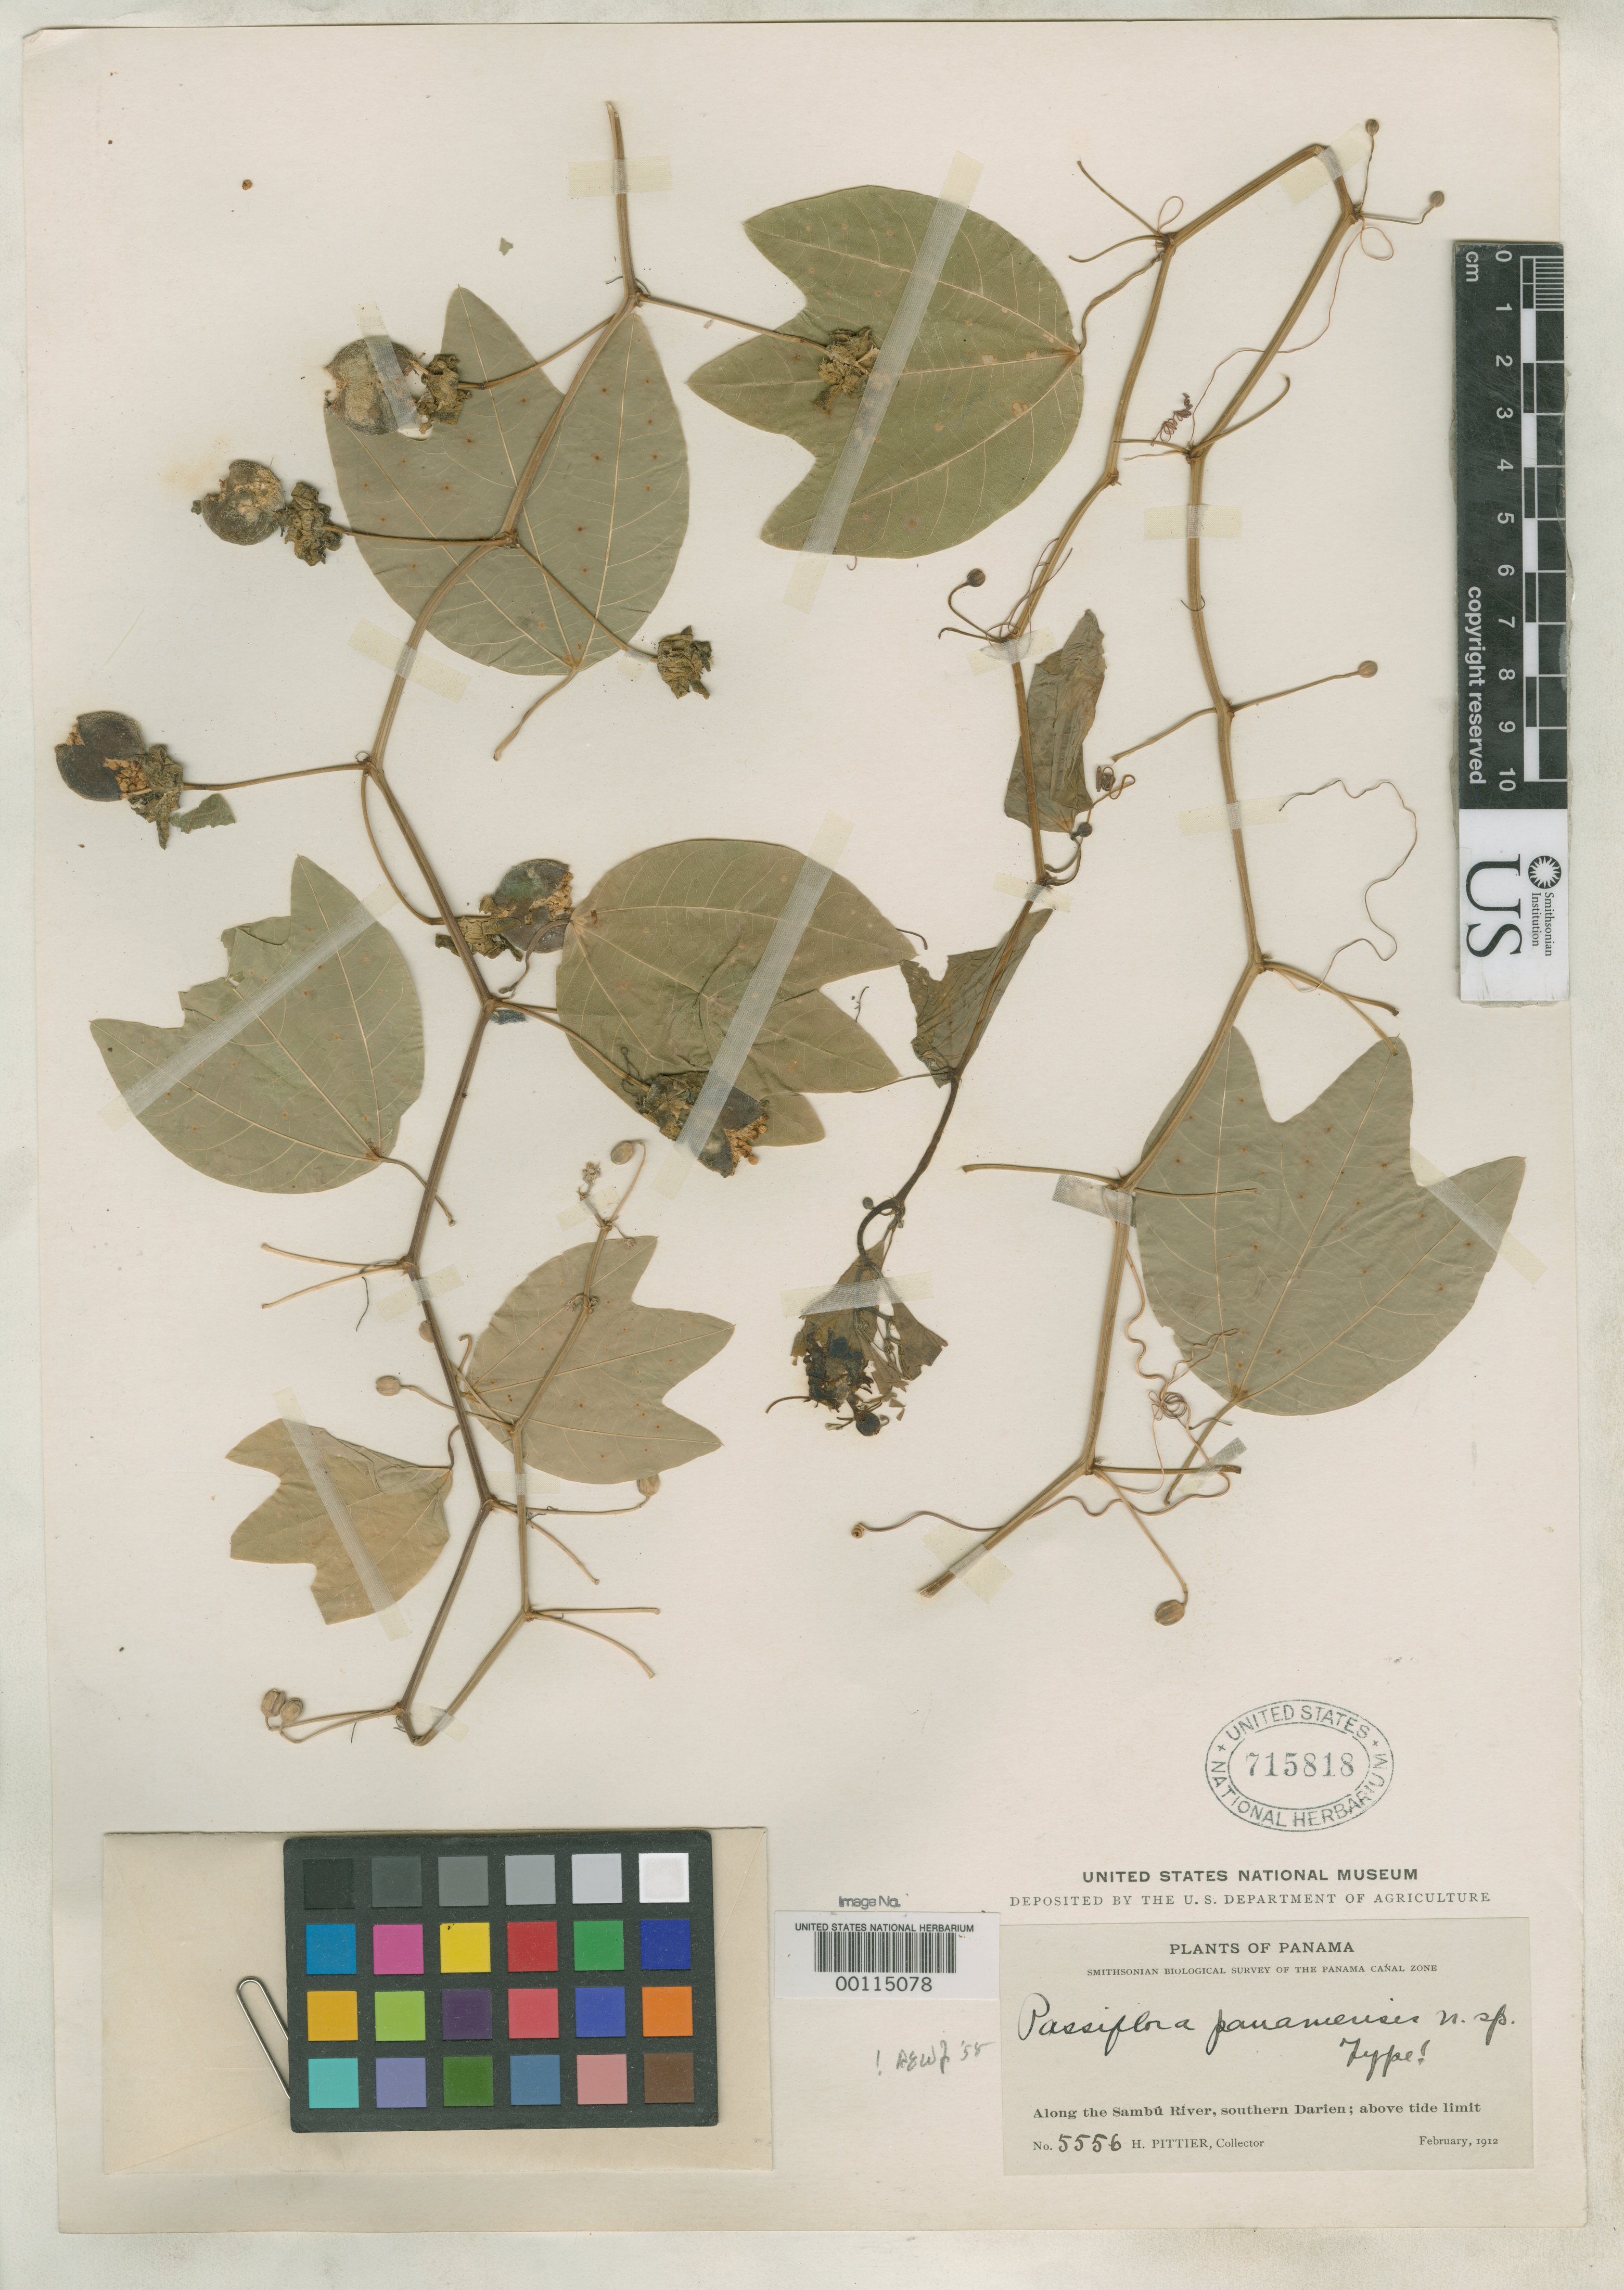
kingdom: Plantae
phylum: Tracheophyta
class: Magnoliopsida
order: Malpighiales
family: Passifloraceae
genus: Passiflora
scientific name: Passiflora panamensis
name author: Killip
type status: Holotype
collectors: H. F. Pittier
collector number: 5556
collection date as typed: Feb 1912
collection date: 1912-02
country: Panama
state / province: Darién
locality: Sambu River.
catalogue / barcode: US 715818